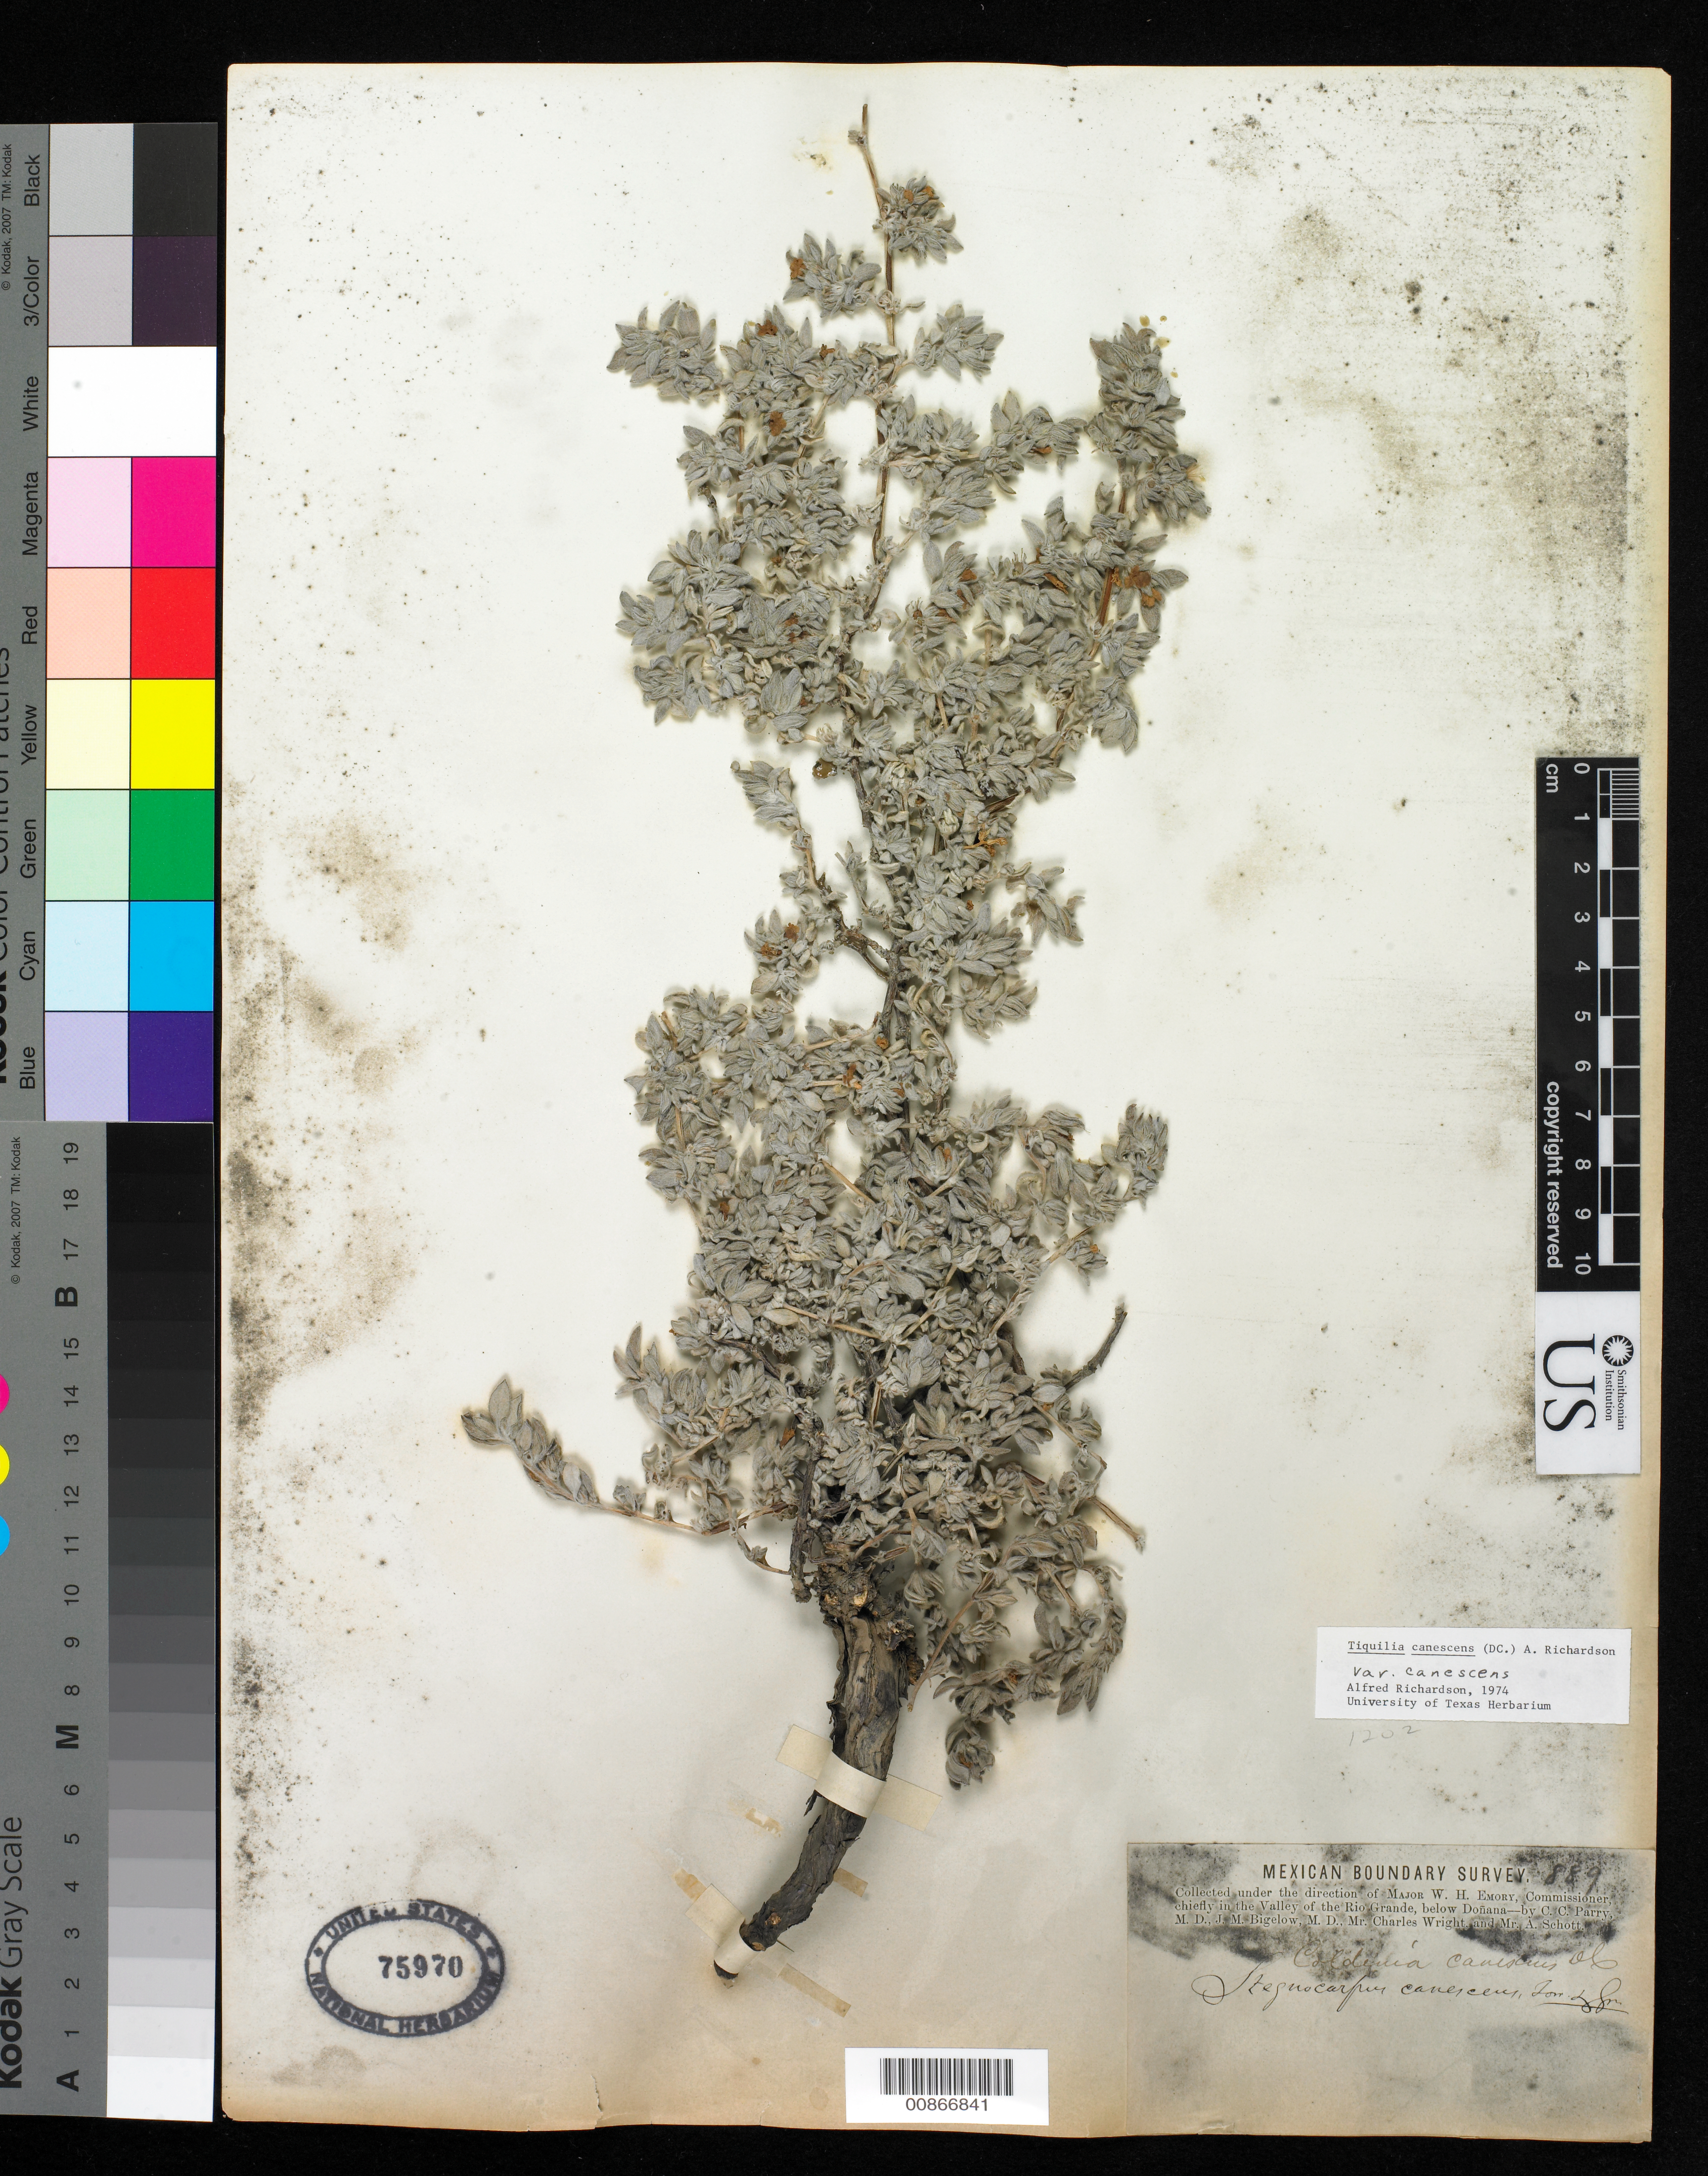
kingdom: Plantae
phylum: Tracheophyta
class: Magnoliopsida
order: Boraginales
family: Ehretiaceae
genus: Tiquilia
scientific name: Tiquilia canescens var. canescens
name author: (DC.) A.T. Richardson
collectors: C. C. Parry, J. M. Bigelow, C. Wright & A. C. V. Schott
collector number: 889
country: United States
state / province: New Mexico / Texas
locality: Valley of the Rio Grande, below Doñana.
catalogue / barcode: US 75970